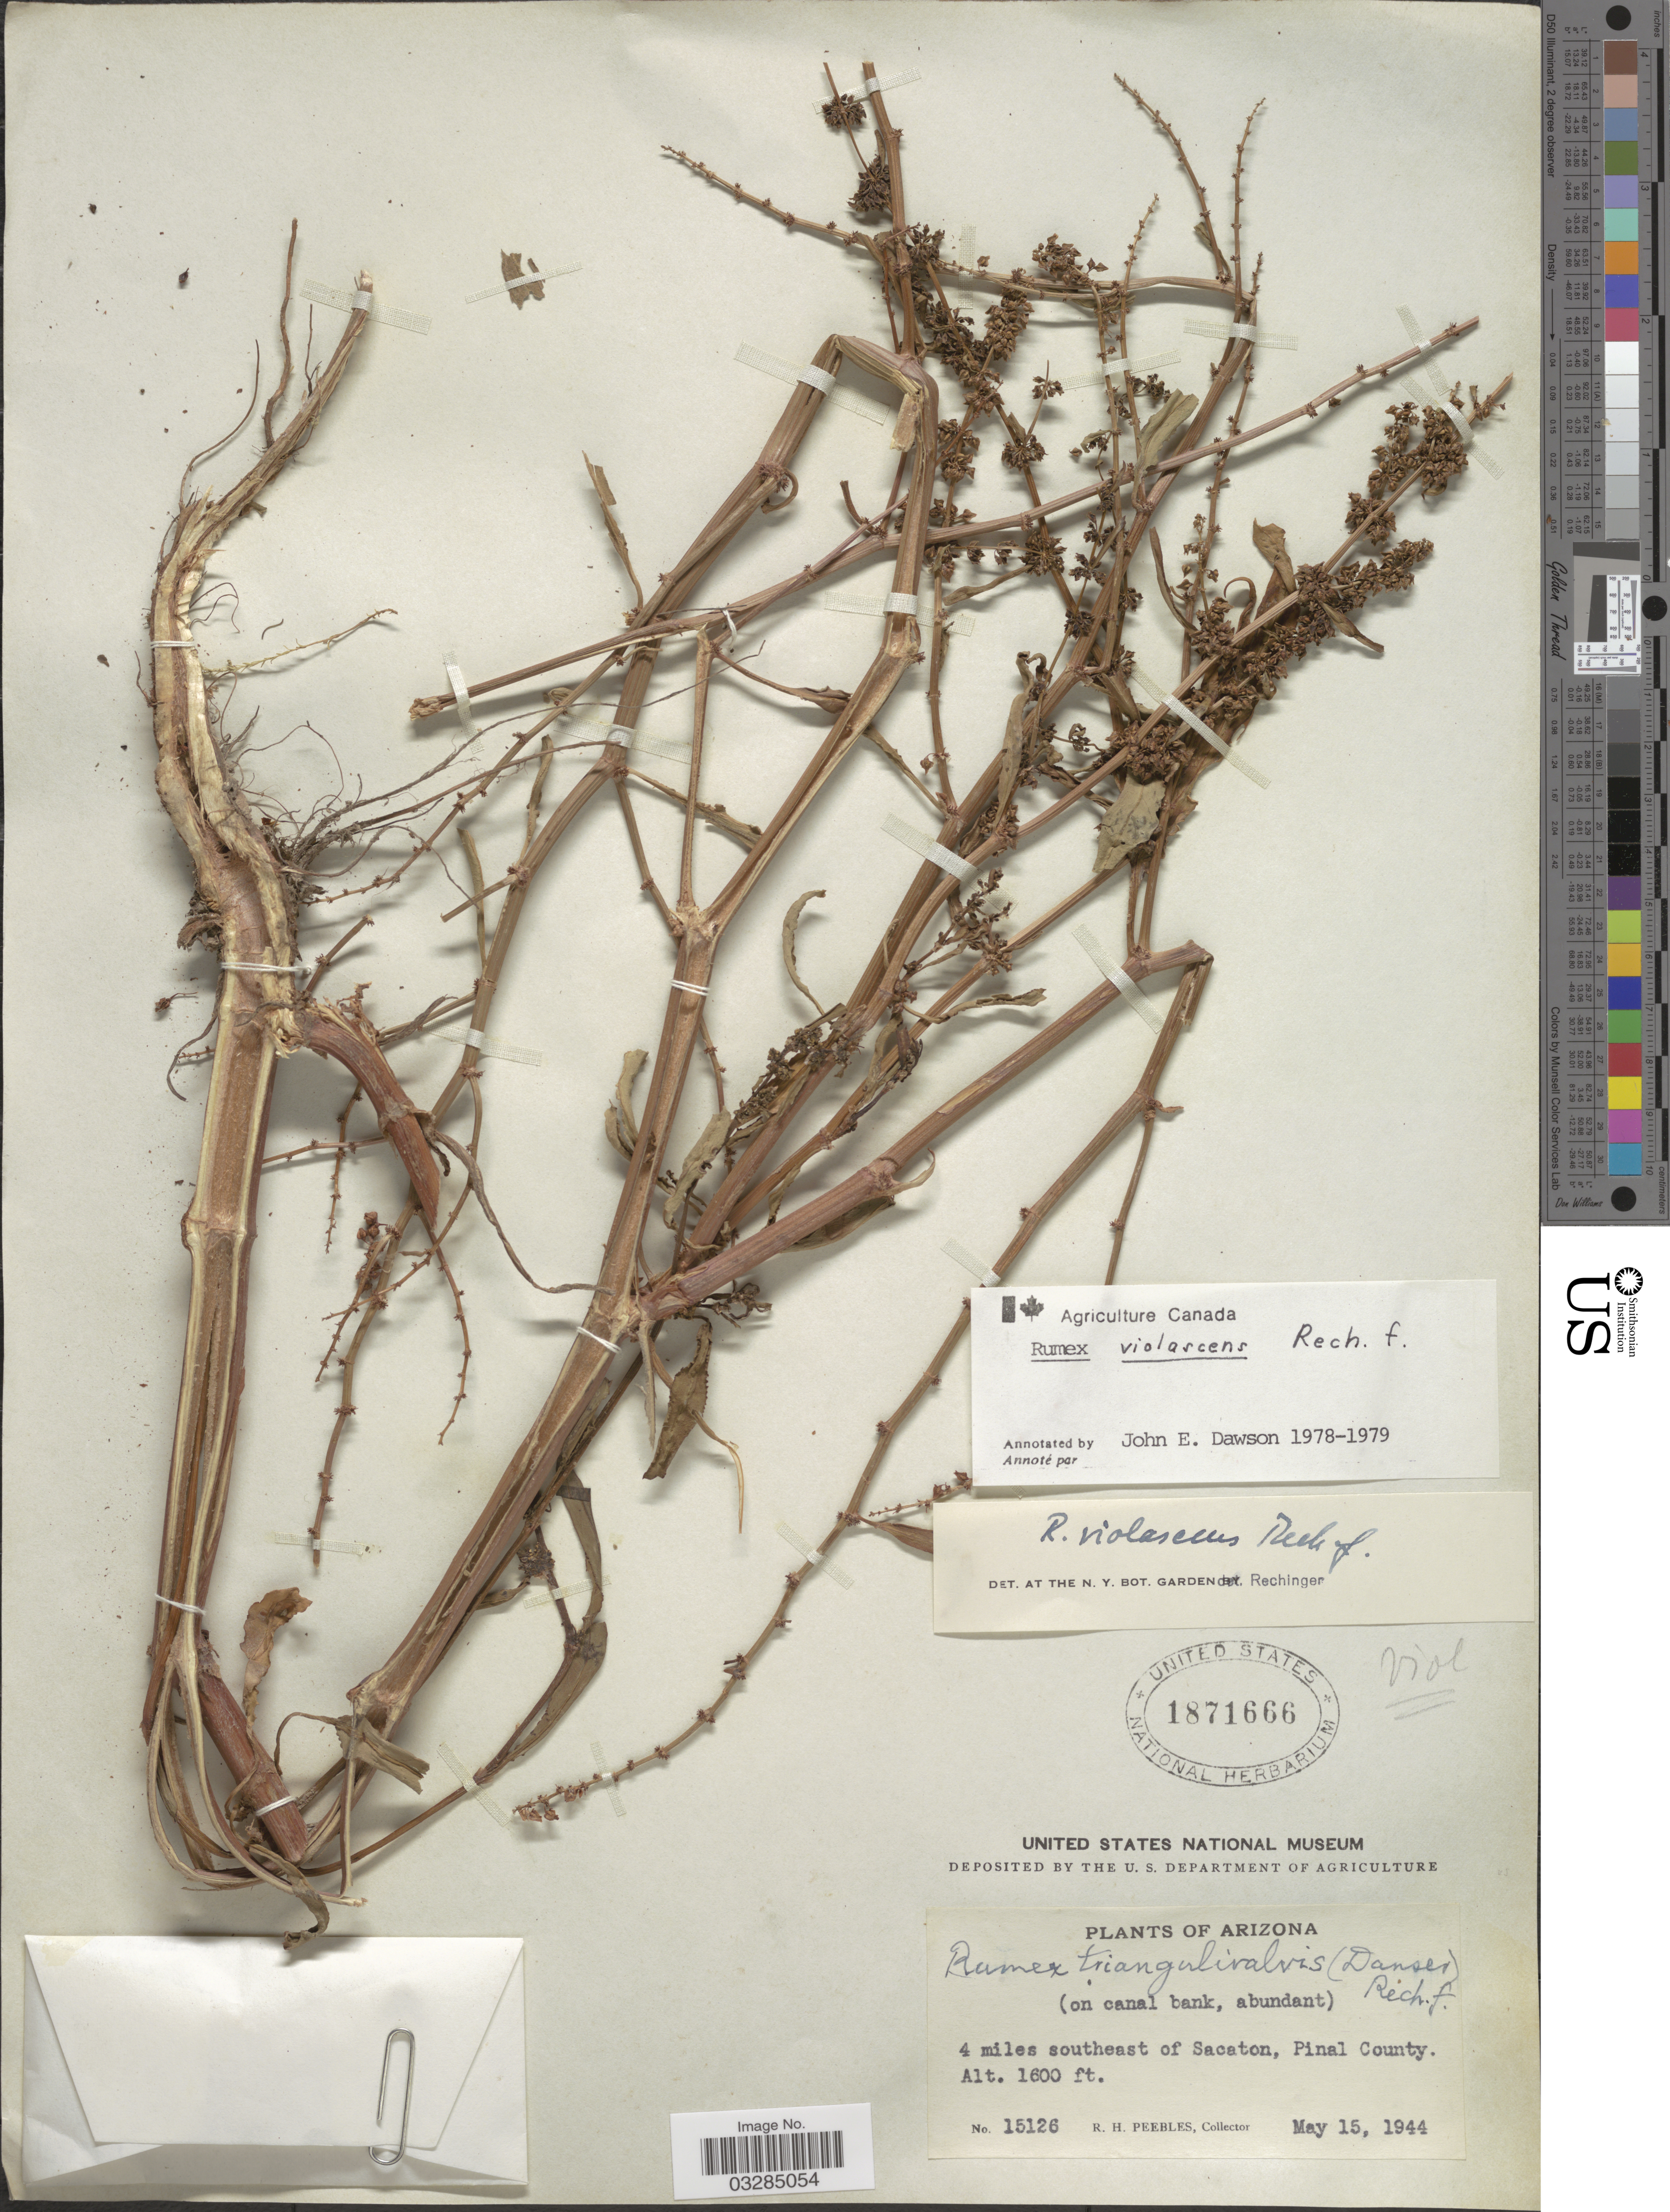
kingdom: Plantae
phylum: Tracheophyta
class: Magnoliopsida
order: Caryophyllales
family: Polygonaceae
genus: Rumex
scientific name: Rumex violascens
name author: Rech. f.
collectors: R. H. Peebles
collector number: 15126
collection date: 1944-05-15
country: United States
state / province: Arizona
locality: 4 miles southeast of Sacatonm Pinal County.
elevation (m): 488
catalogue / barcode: US 1871666